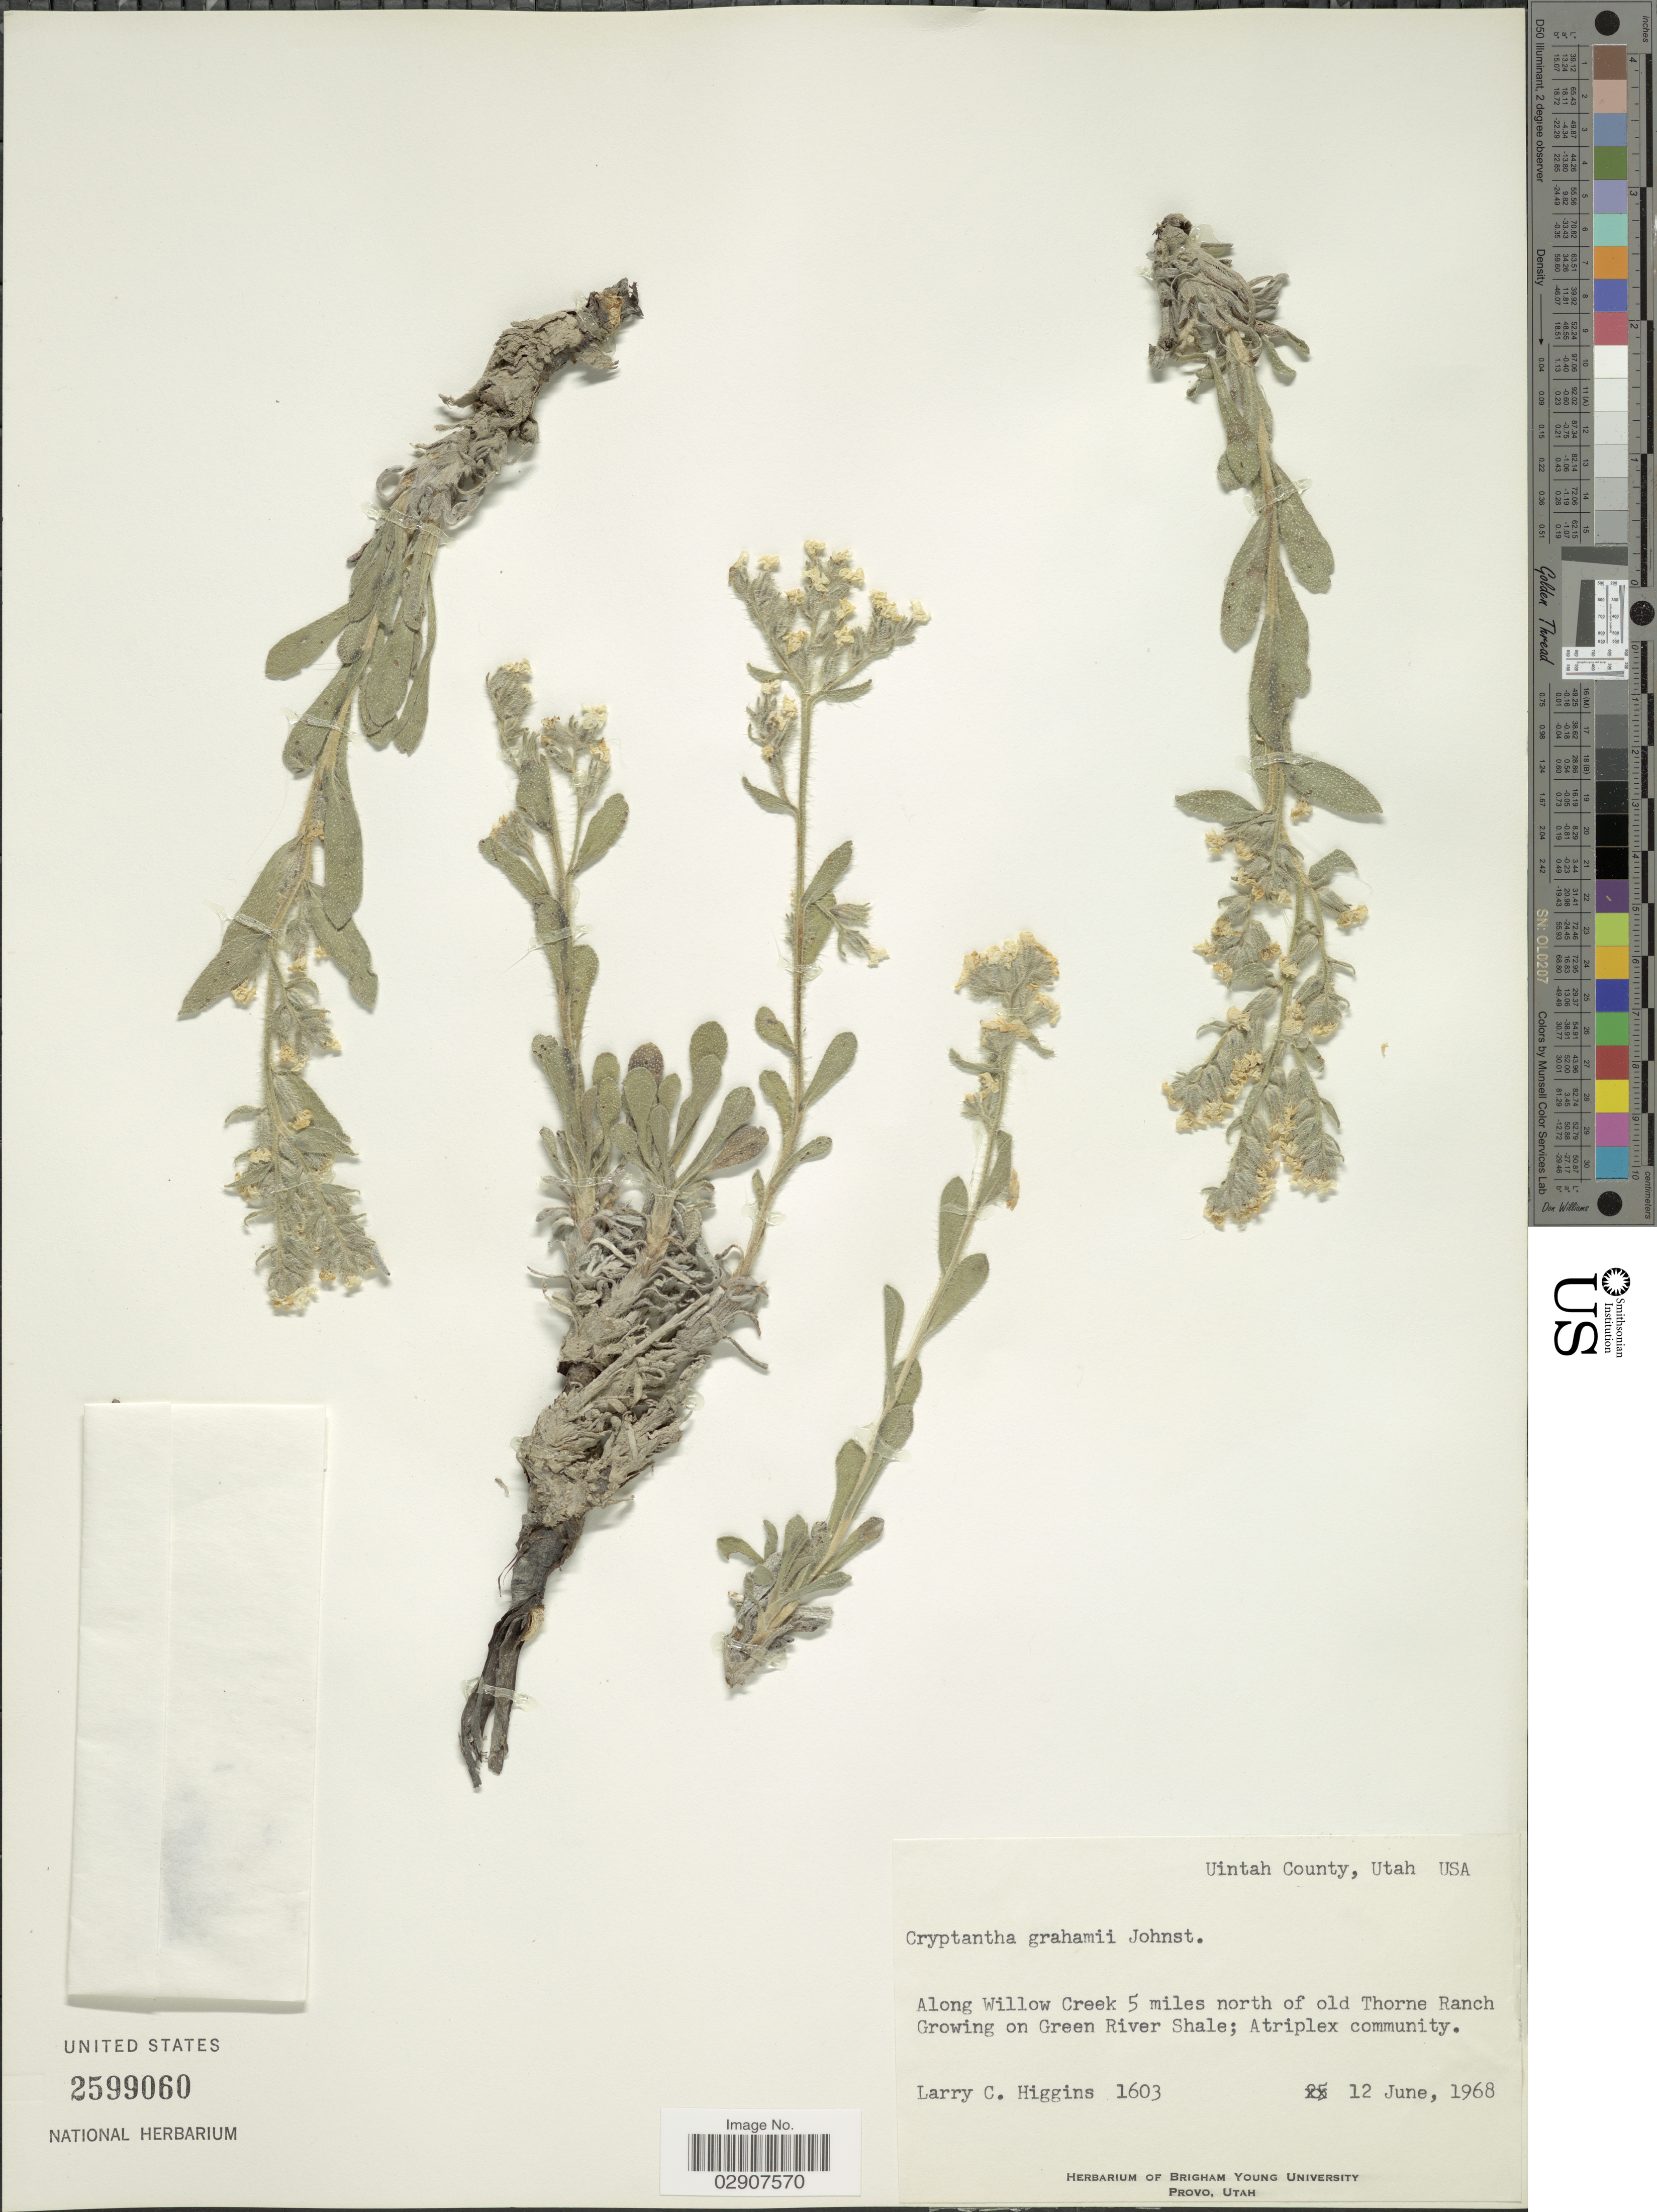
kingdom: Plantae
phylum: Tracheophyta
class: Magnoliopsida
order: Boraginales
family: Boraginaceae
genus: Cryptantha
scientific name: Cryptantha grahamii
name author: I.M. Johnst.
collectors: L. Higgins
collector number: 1603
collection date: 1968-06-12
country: United States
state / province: Utah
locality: Uintah County, Along Willow Creek 5 miles north of old Thorne Ranch, Growing on Green River Shale; Atriplex community.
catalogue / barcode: US 2599060